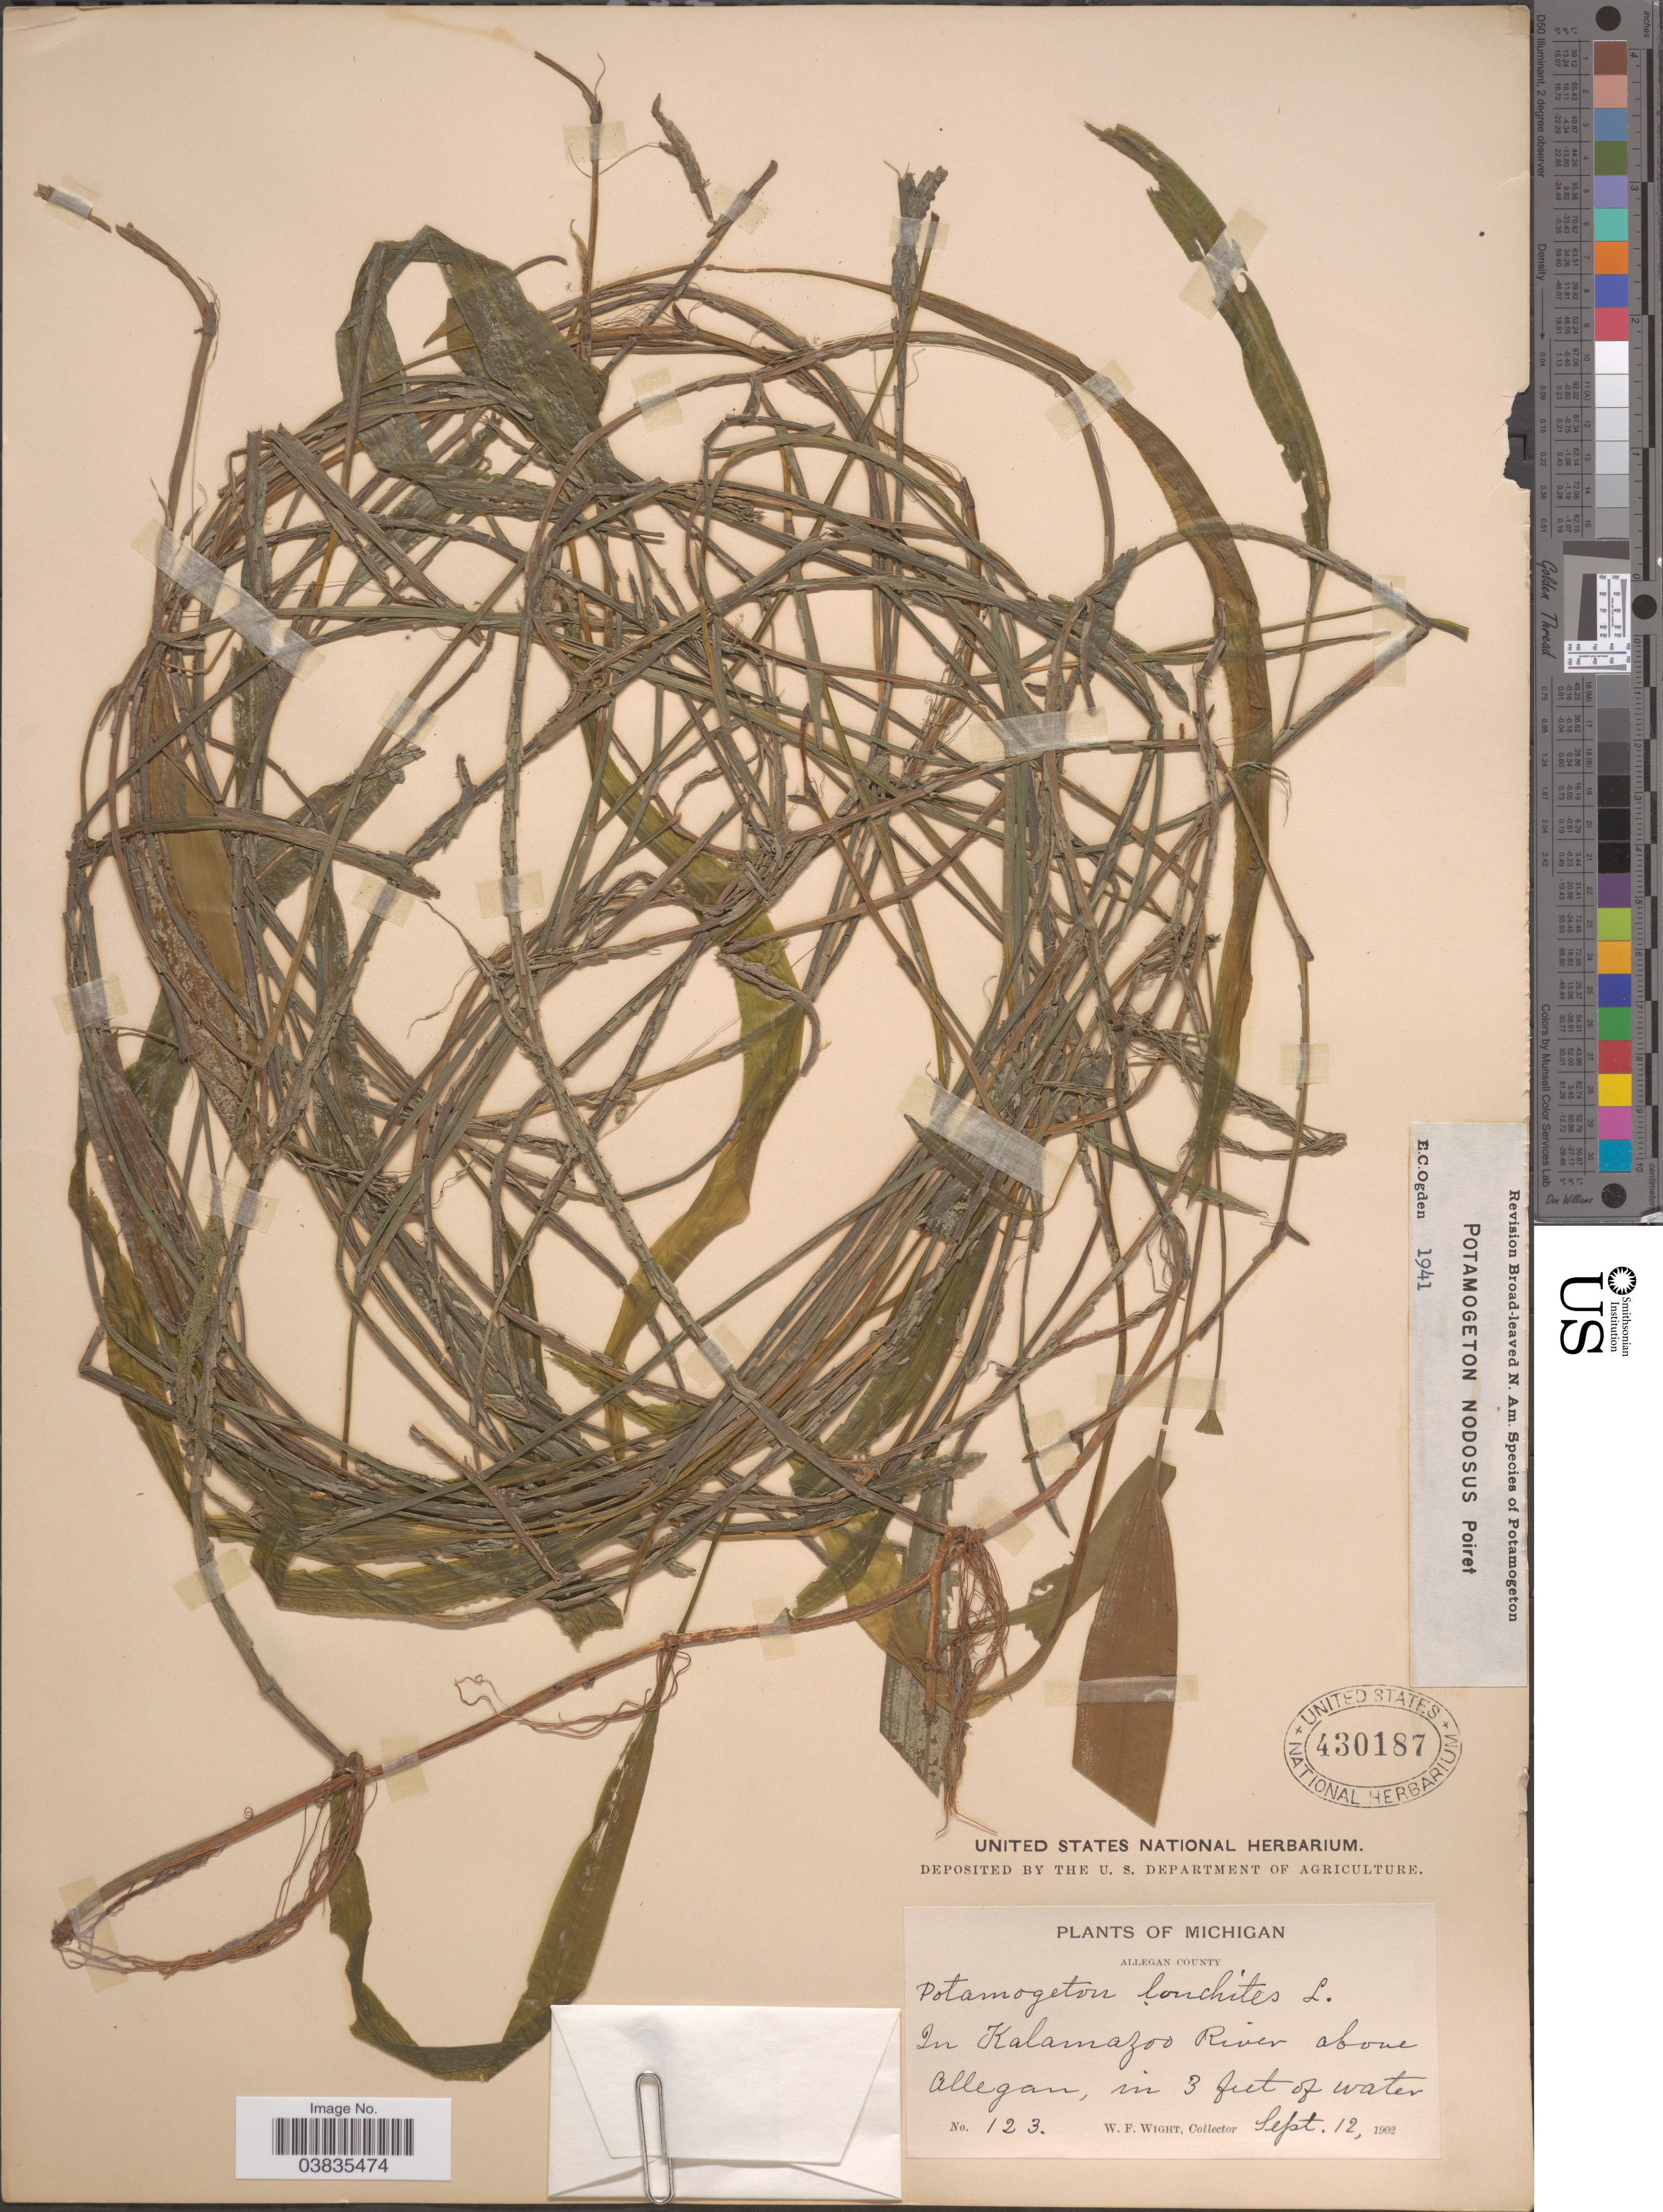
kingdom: Plantae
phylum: Tracheophyta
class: Liliopsida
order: Alismatales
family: Potamogetonaceae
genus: Potamogeton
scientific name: Potamogeton nodosus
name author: Poir.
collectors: W. Wight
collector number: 123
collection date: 1902-09-12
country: United States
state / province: Michigan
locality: Allegan County. In Kalamazoo River above Allegan.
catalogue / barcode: US 430187